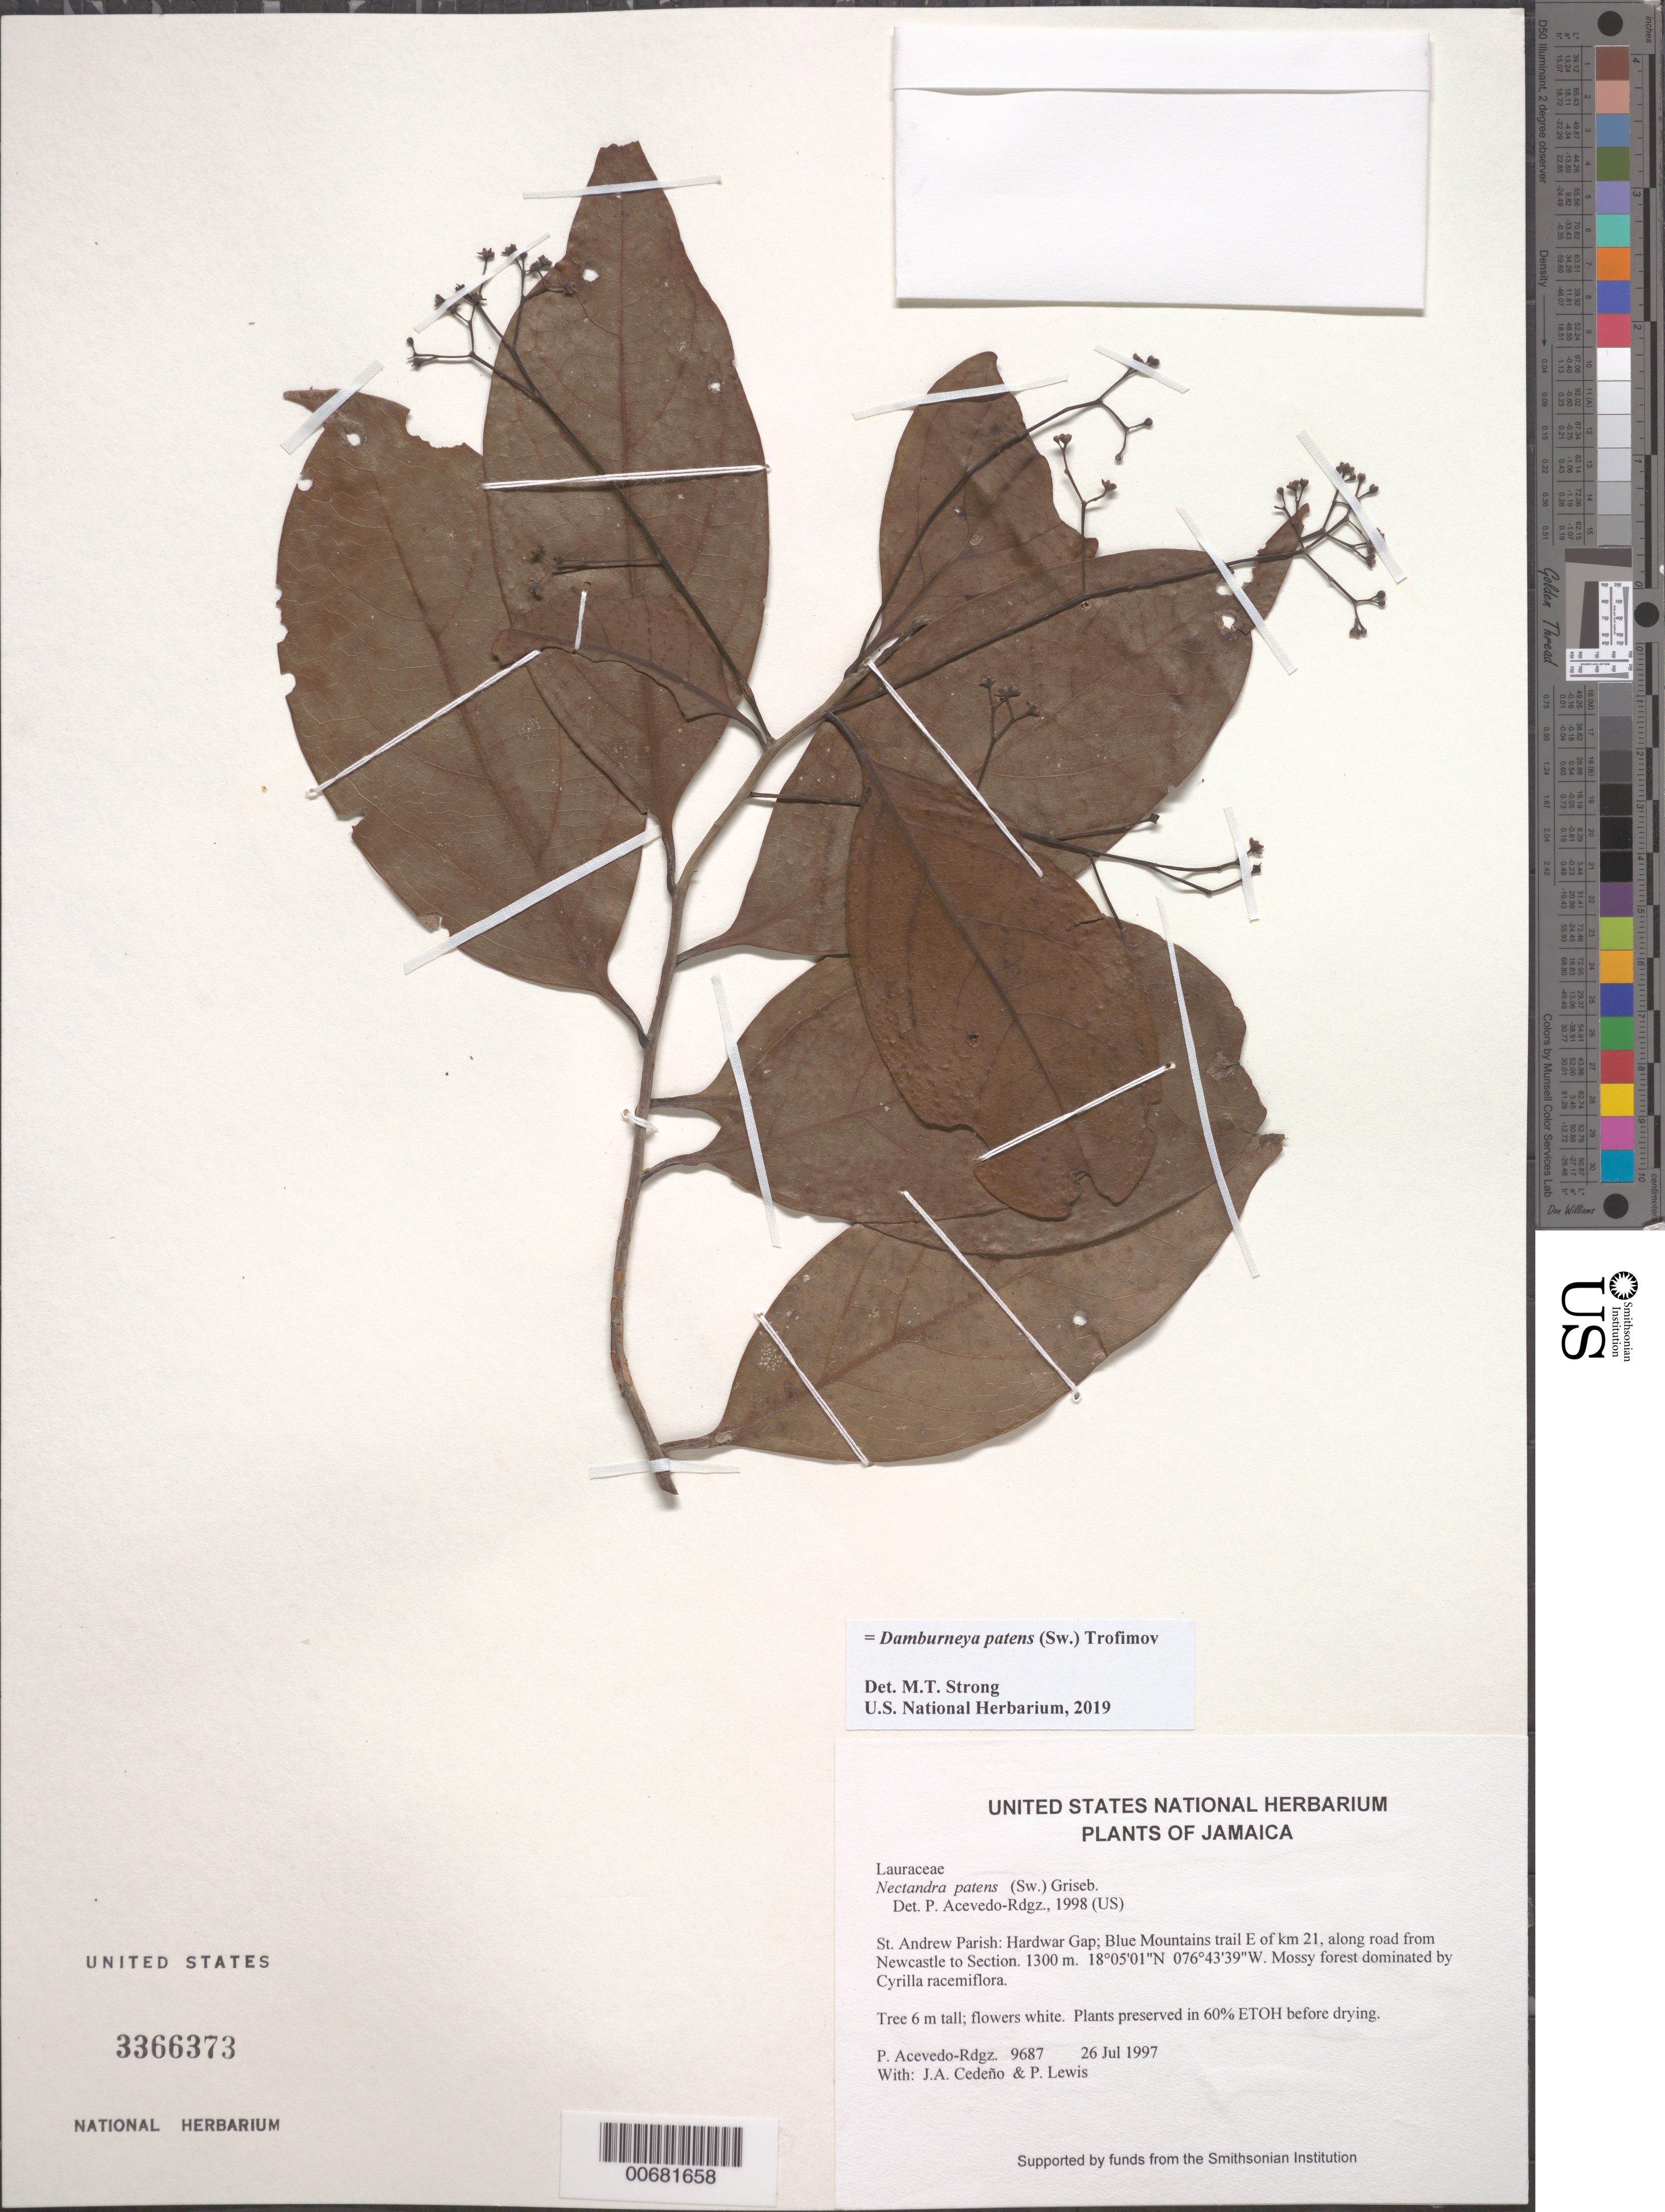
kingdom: Plantae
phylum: Tracheophyta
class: Magnoliopsida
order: Laurales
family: Lauraceae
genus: Damburneya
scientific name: Damburneya patens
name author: (Sw.) Trofimov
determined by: Strong, M. T., (US), Smithsonian Institution - National Museum of Natural History (UNITED STATES)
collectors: P. Acevedo-Rodr., J. A. Cedeño M. & P. Lewis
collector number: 9687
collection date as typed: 26 Jul 1997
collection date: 1997-07-26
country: Jamaica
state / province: Saint Andrew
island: Jamaica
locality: St. Andrew Parish: Hardwar Gap; Blue Mountains trail E of km 21, along road from Newcastle to Section.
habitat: Mossy forest dominated by Cyrilla racemiflora.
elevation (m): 1300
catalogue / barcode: US 3366373